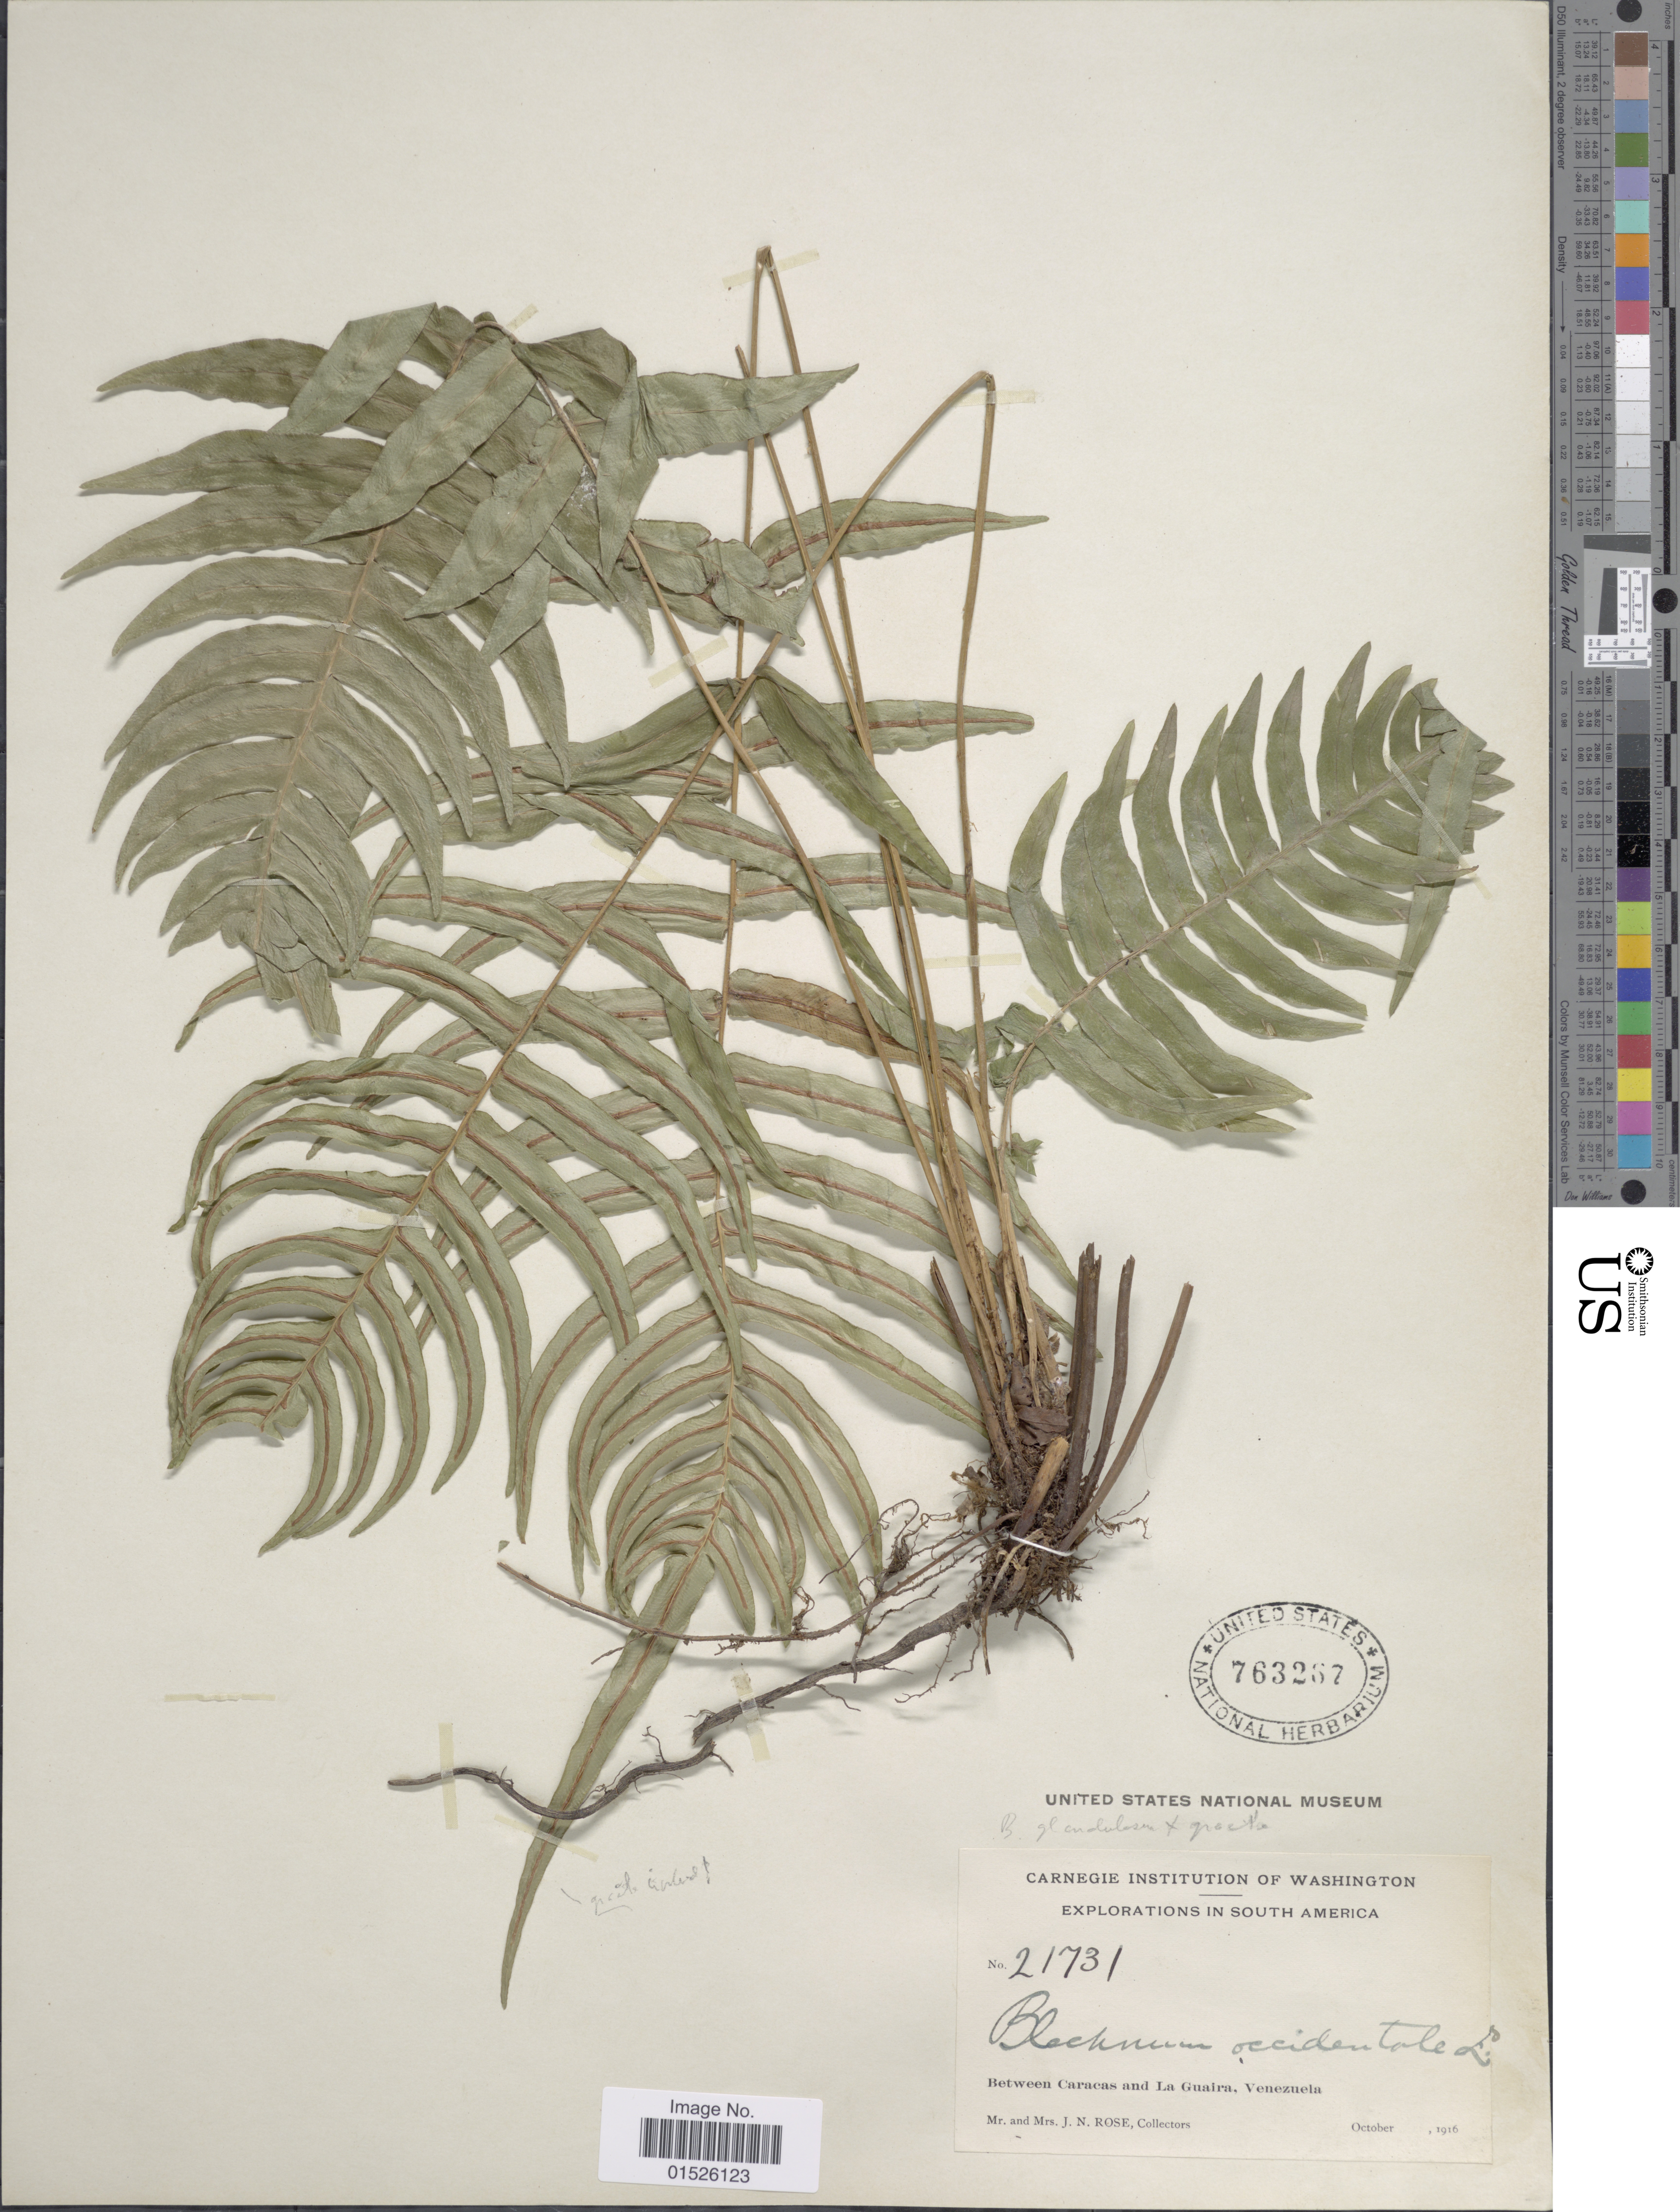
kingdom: Plantae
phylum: Tracheophyta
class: Polypodiopsida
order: Polypodiales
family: Blechnaceae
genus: Blechnum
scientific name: Blechnum glandulosum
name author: Link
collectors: J. N. Rose & L. B. Rose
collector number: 21731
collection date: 1916-10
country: Venezuela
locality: South Amerifa, Between Caracas and La Cuaira, Venezuela.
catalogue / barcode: US 763267